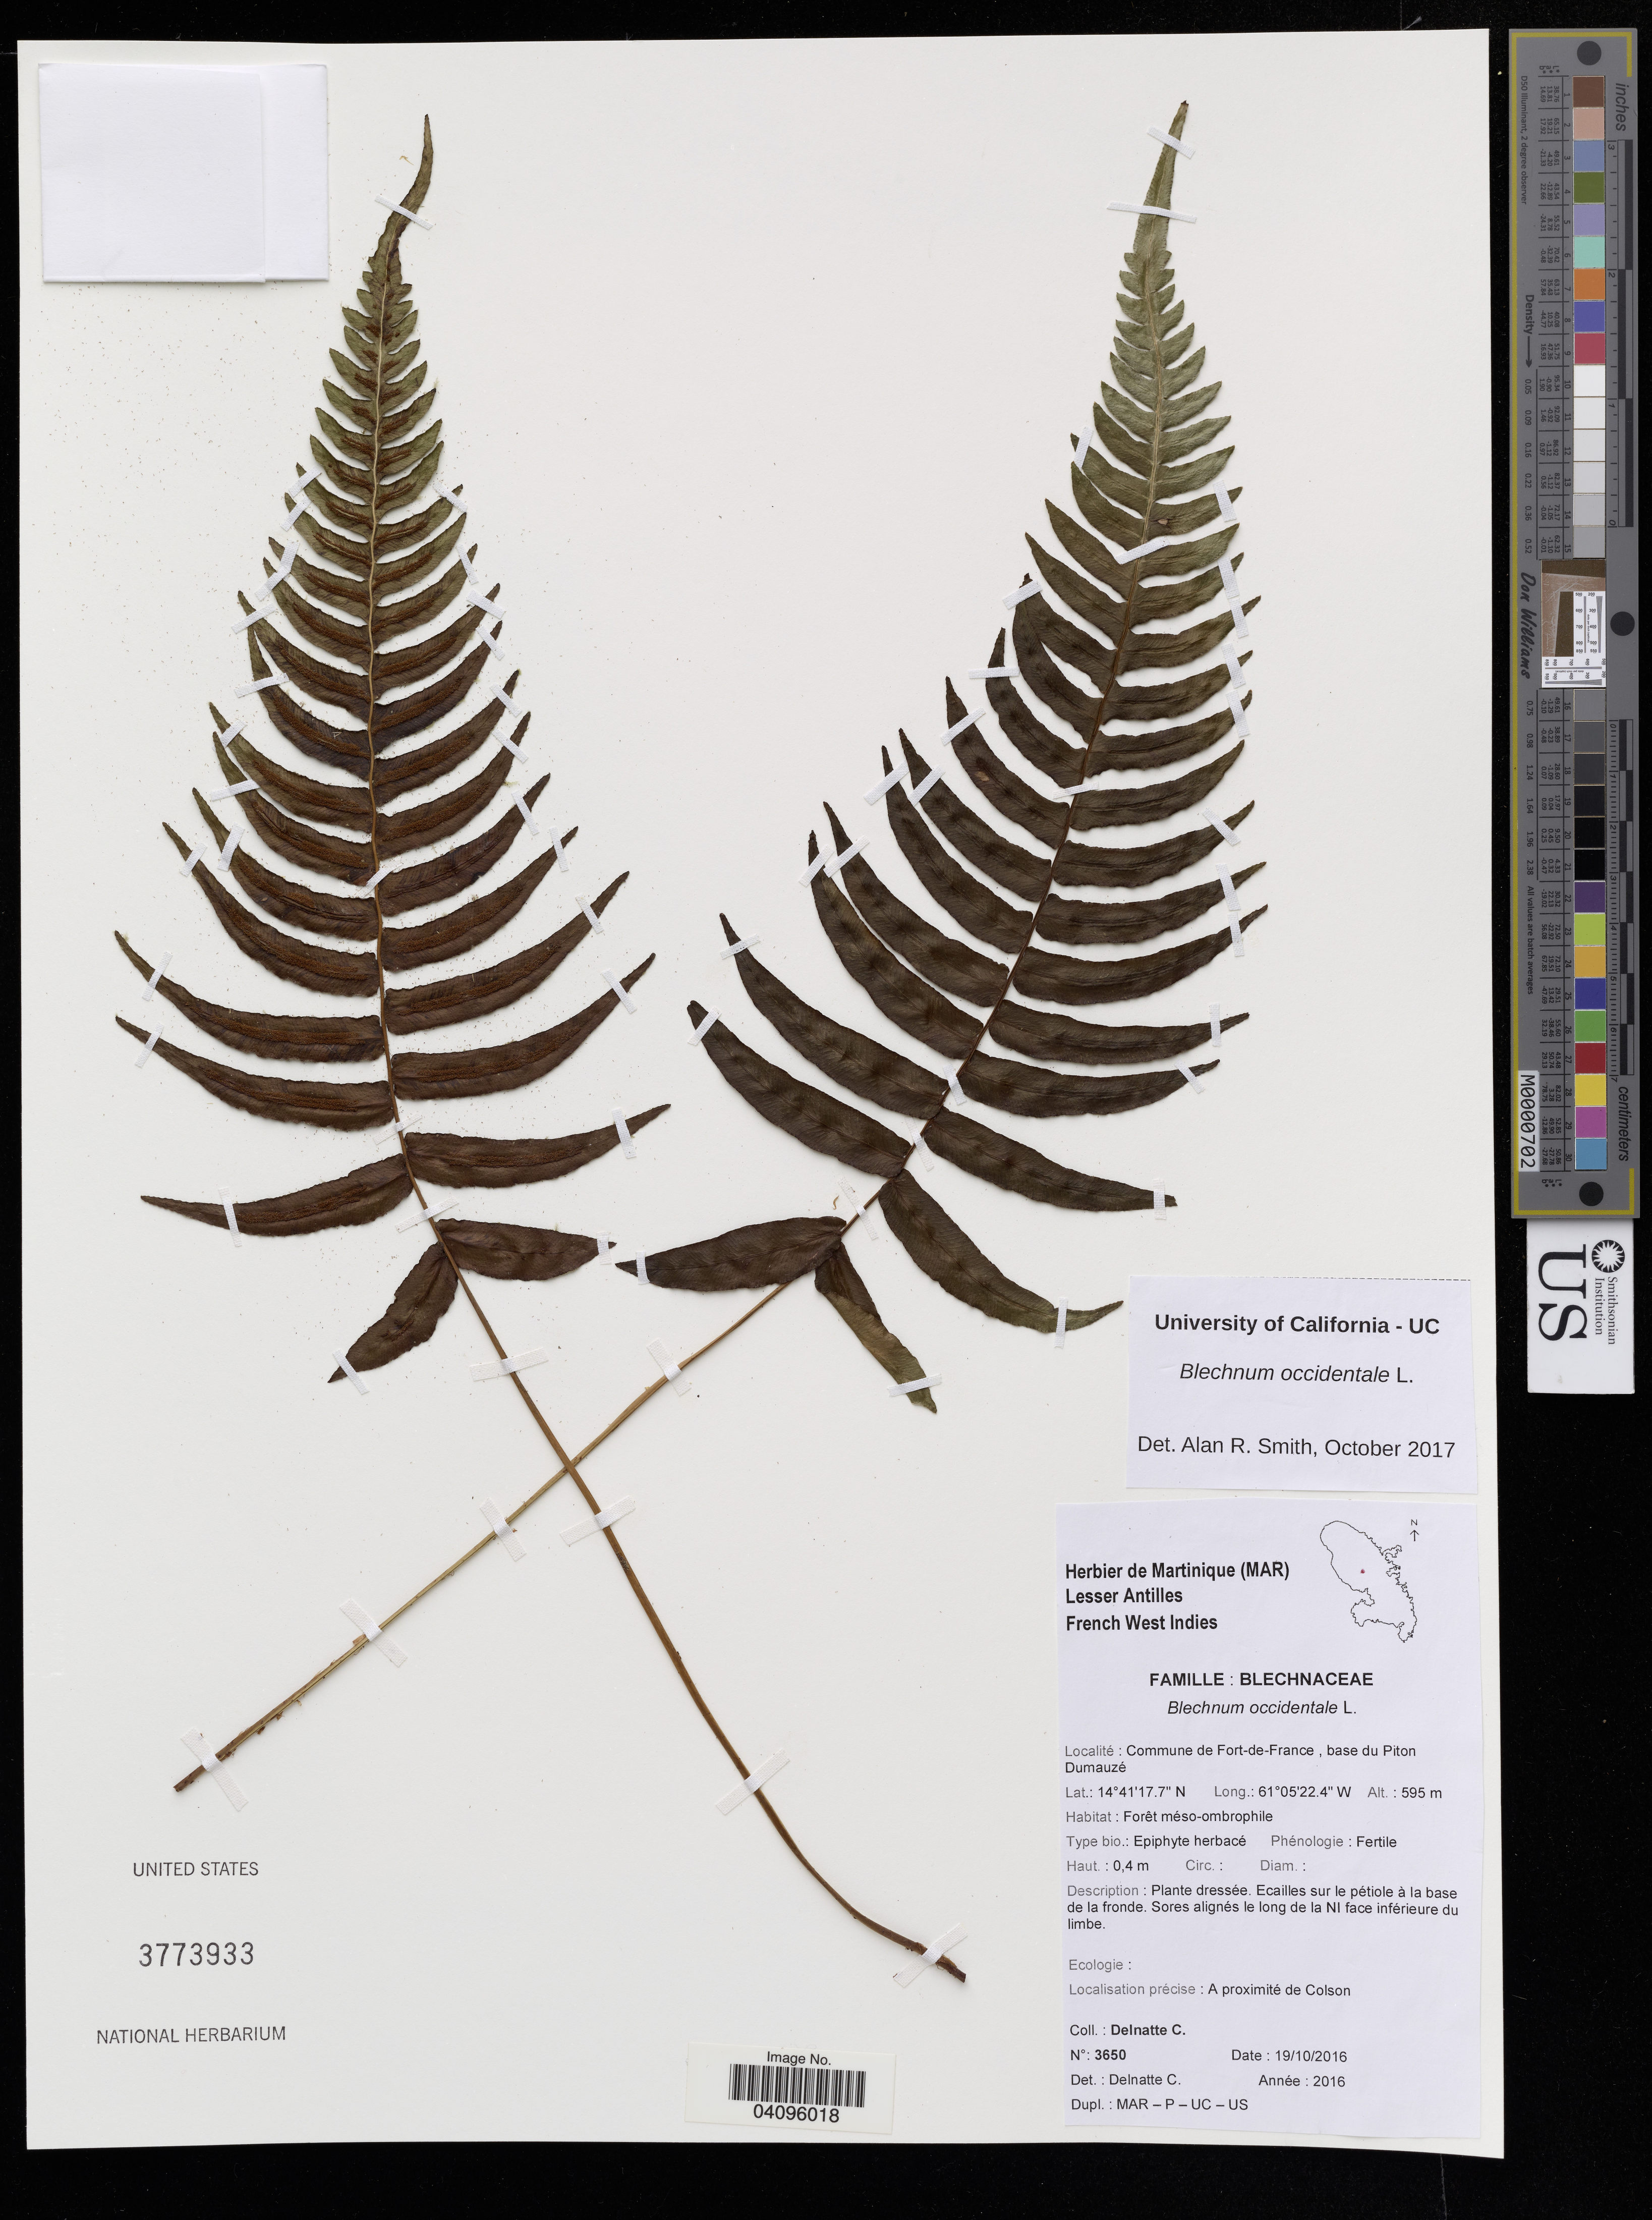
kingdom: Plantae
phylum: Tracheophyta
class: Polypodiopsida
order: Polypodiales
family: Blechnaceae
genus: Blechnum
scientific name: Blechnum occidentale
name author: L.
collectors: C. Delnatte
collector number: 3650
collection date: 2016-10-19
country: Martinique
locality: Lesser Antilles, French West Indies. Commune de Fort-de-France, base du Piton Dumauzé.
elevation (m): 595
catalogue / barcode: US 3773933